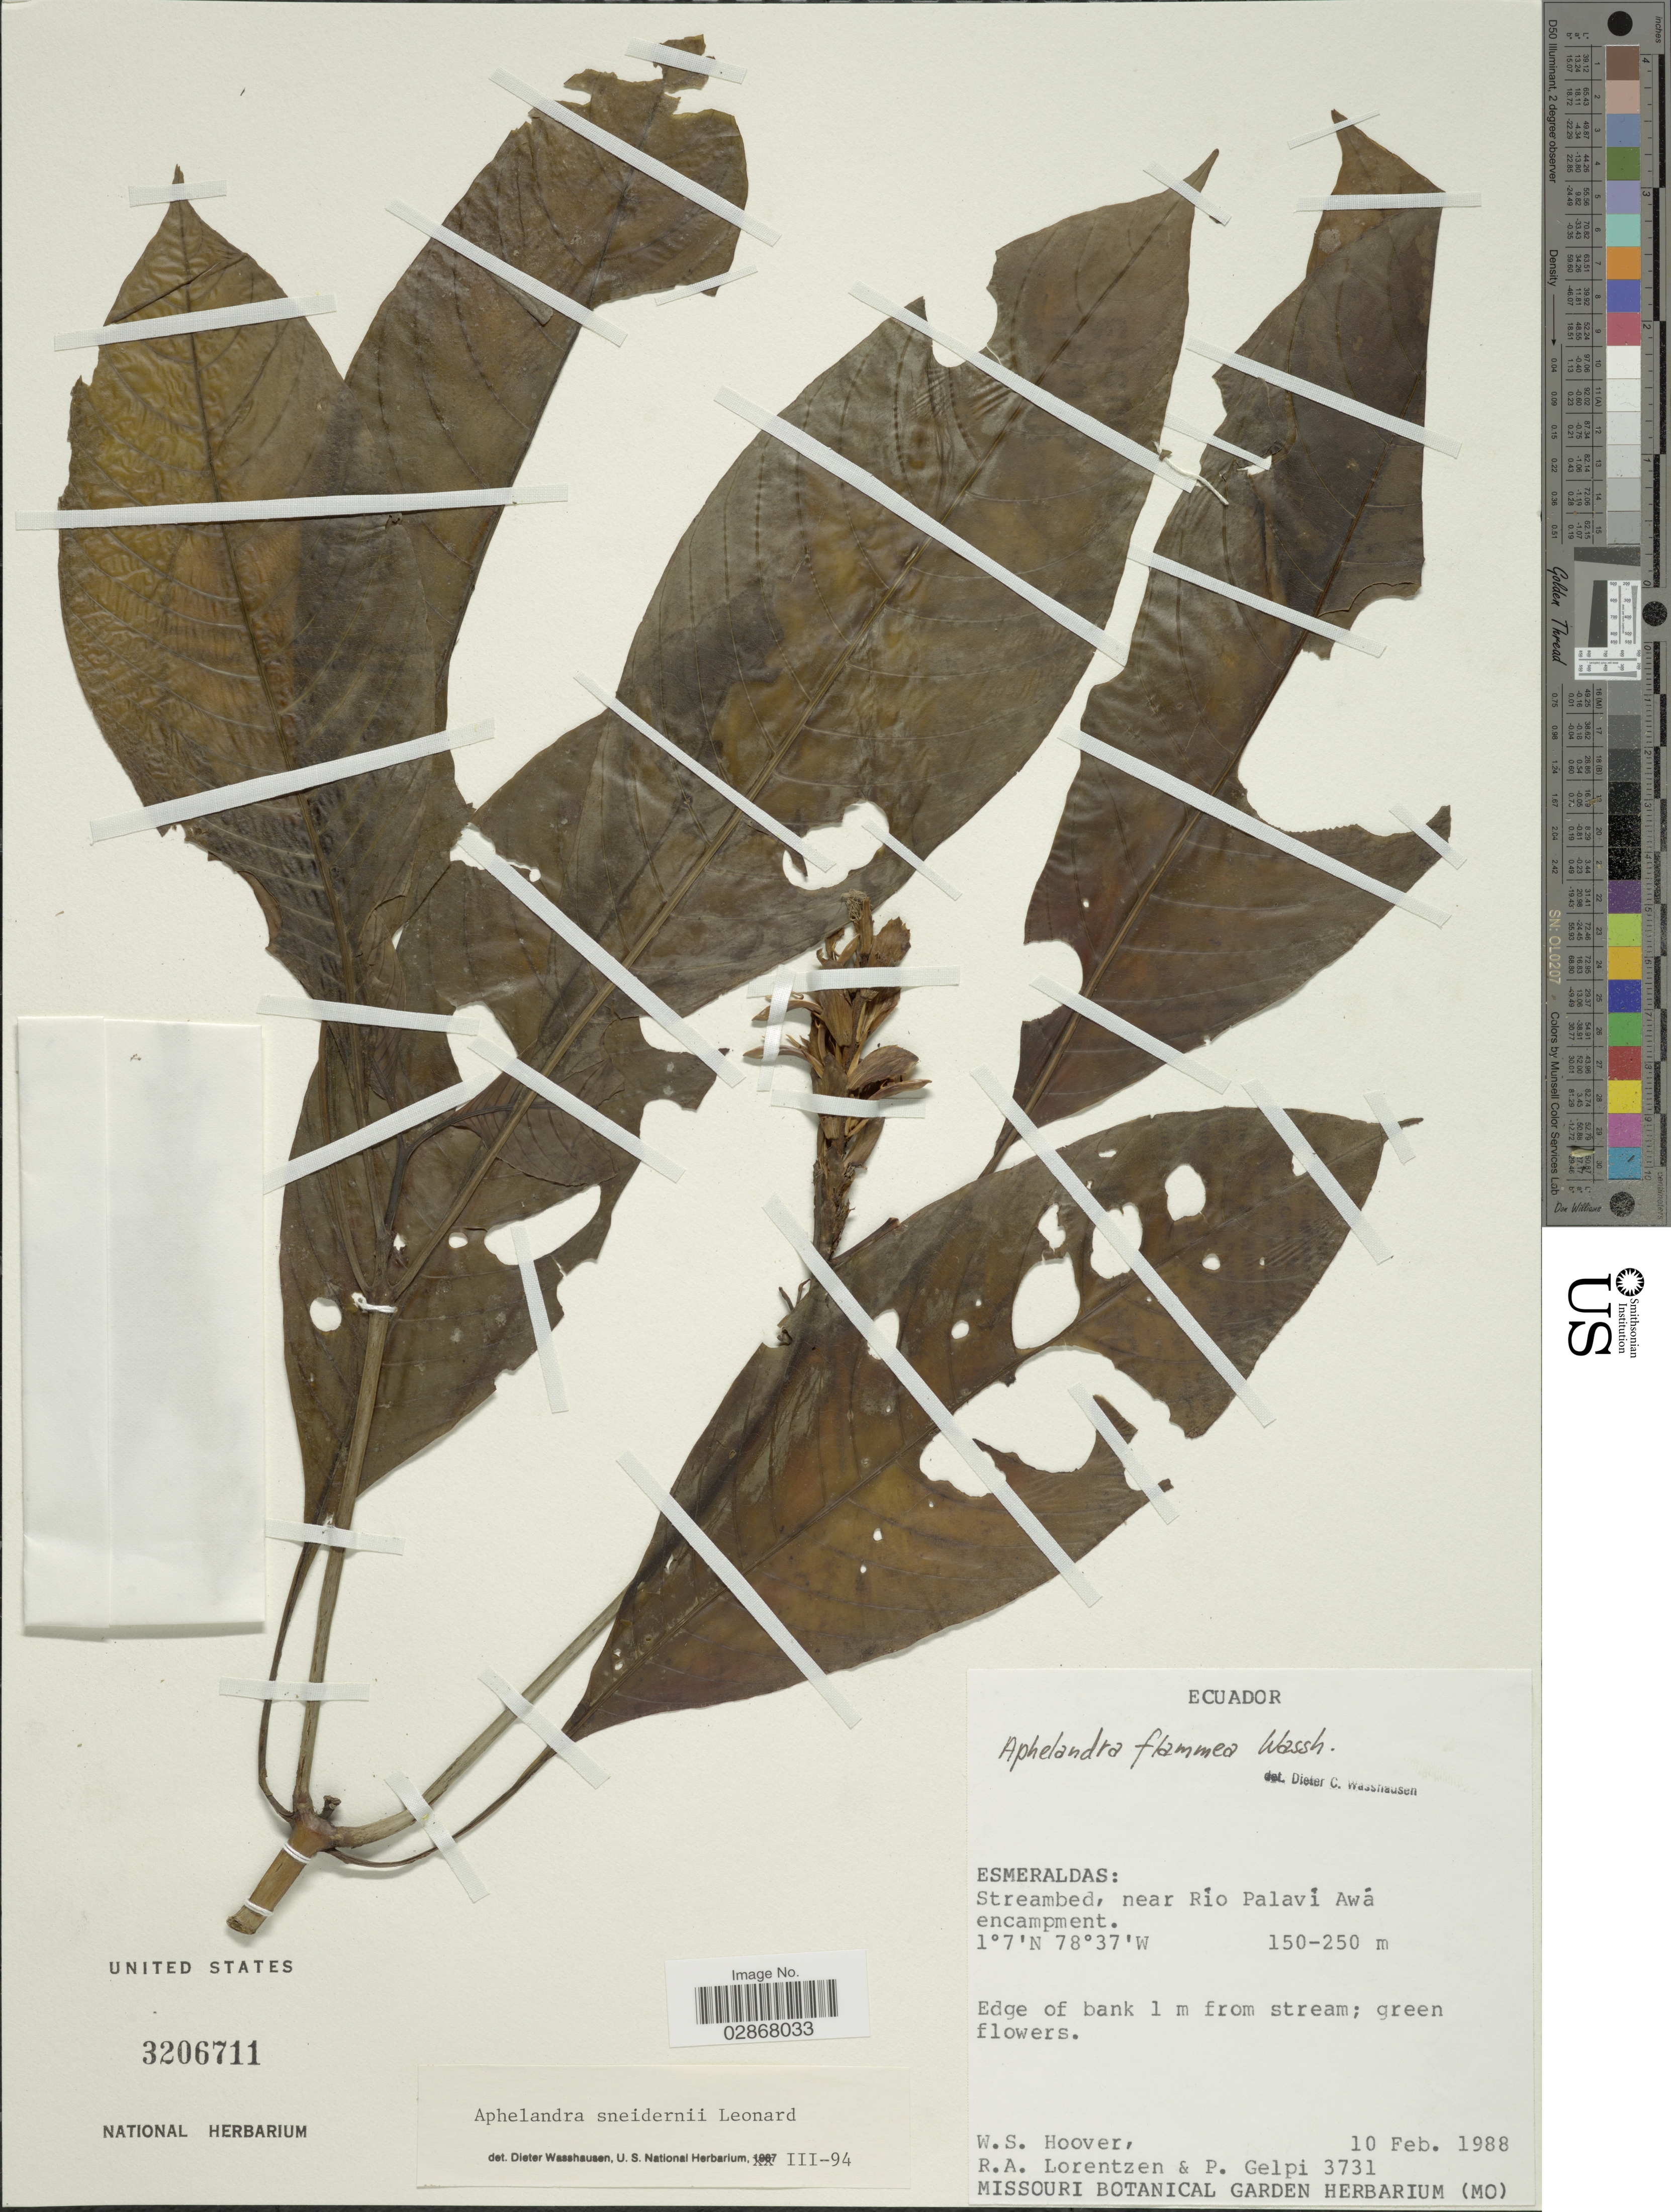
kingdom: Plantae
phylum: Tracheophyta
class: Magnoliopsida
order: Lamiales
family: Acanthaceae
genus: Encephalosphaera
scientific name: Encephalosphaera vitellina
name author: Lindau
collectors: W. S. Hoover, R. Lorentzen & P. Gelpi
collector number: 3731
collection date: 1988-02-10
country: Ecuador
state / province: Esmeraldas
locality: Near Río Palaví Awá encampment.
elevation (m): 150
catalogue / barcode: US 3206711